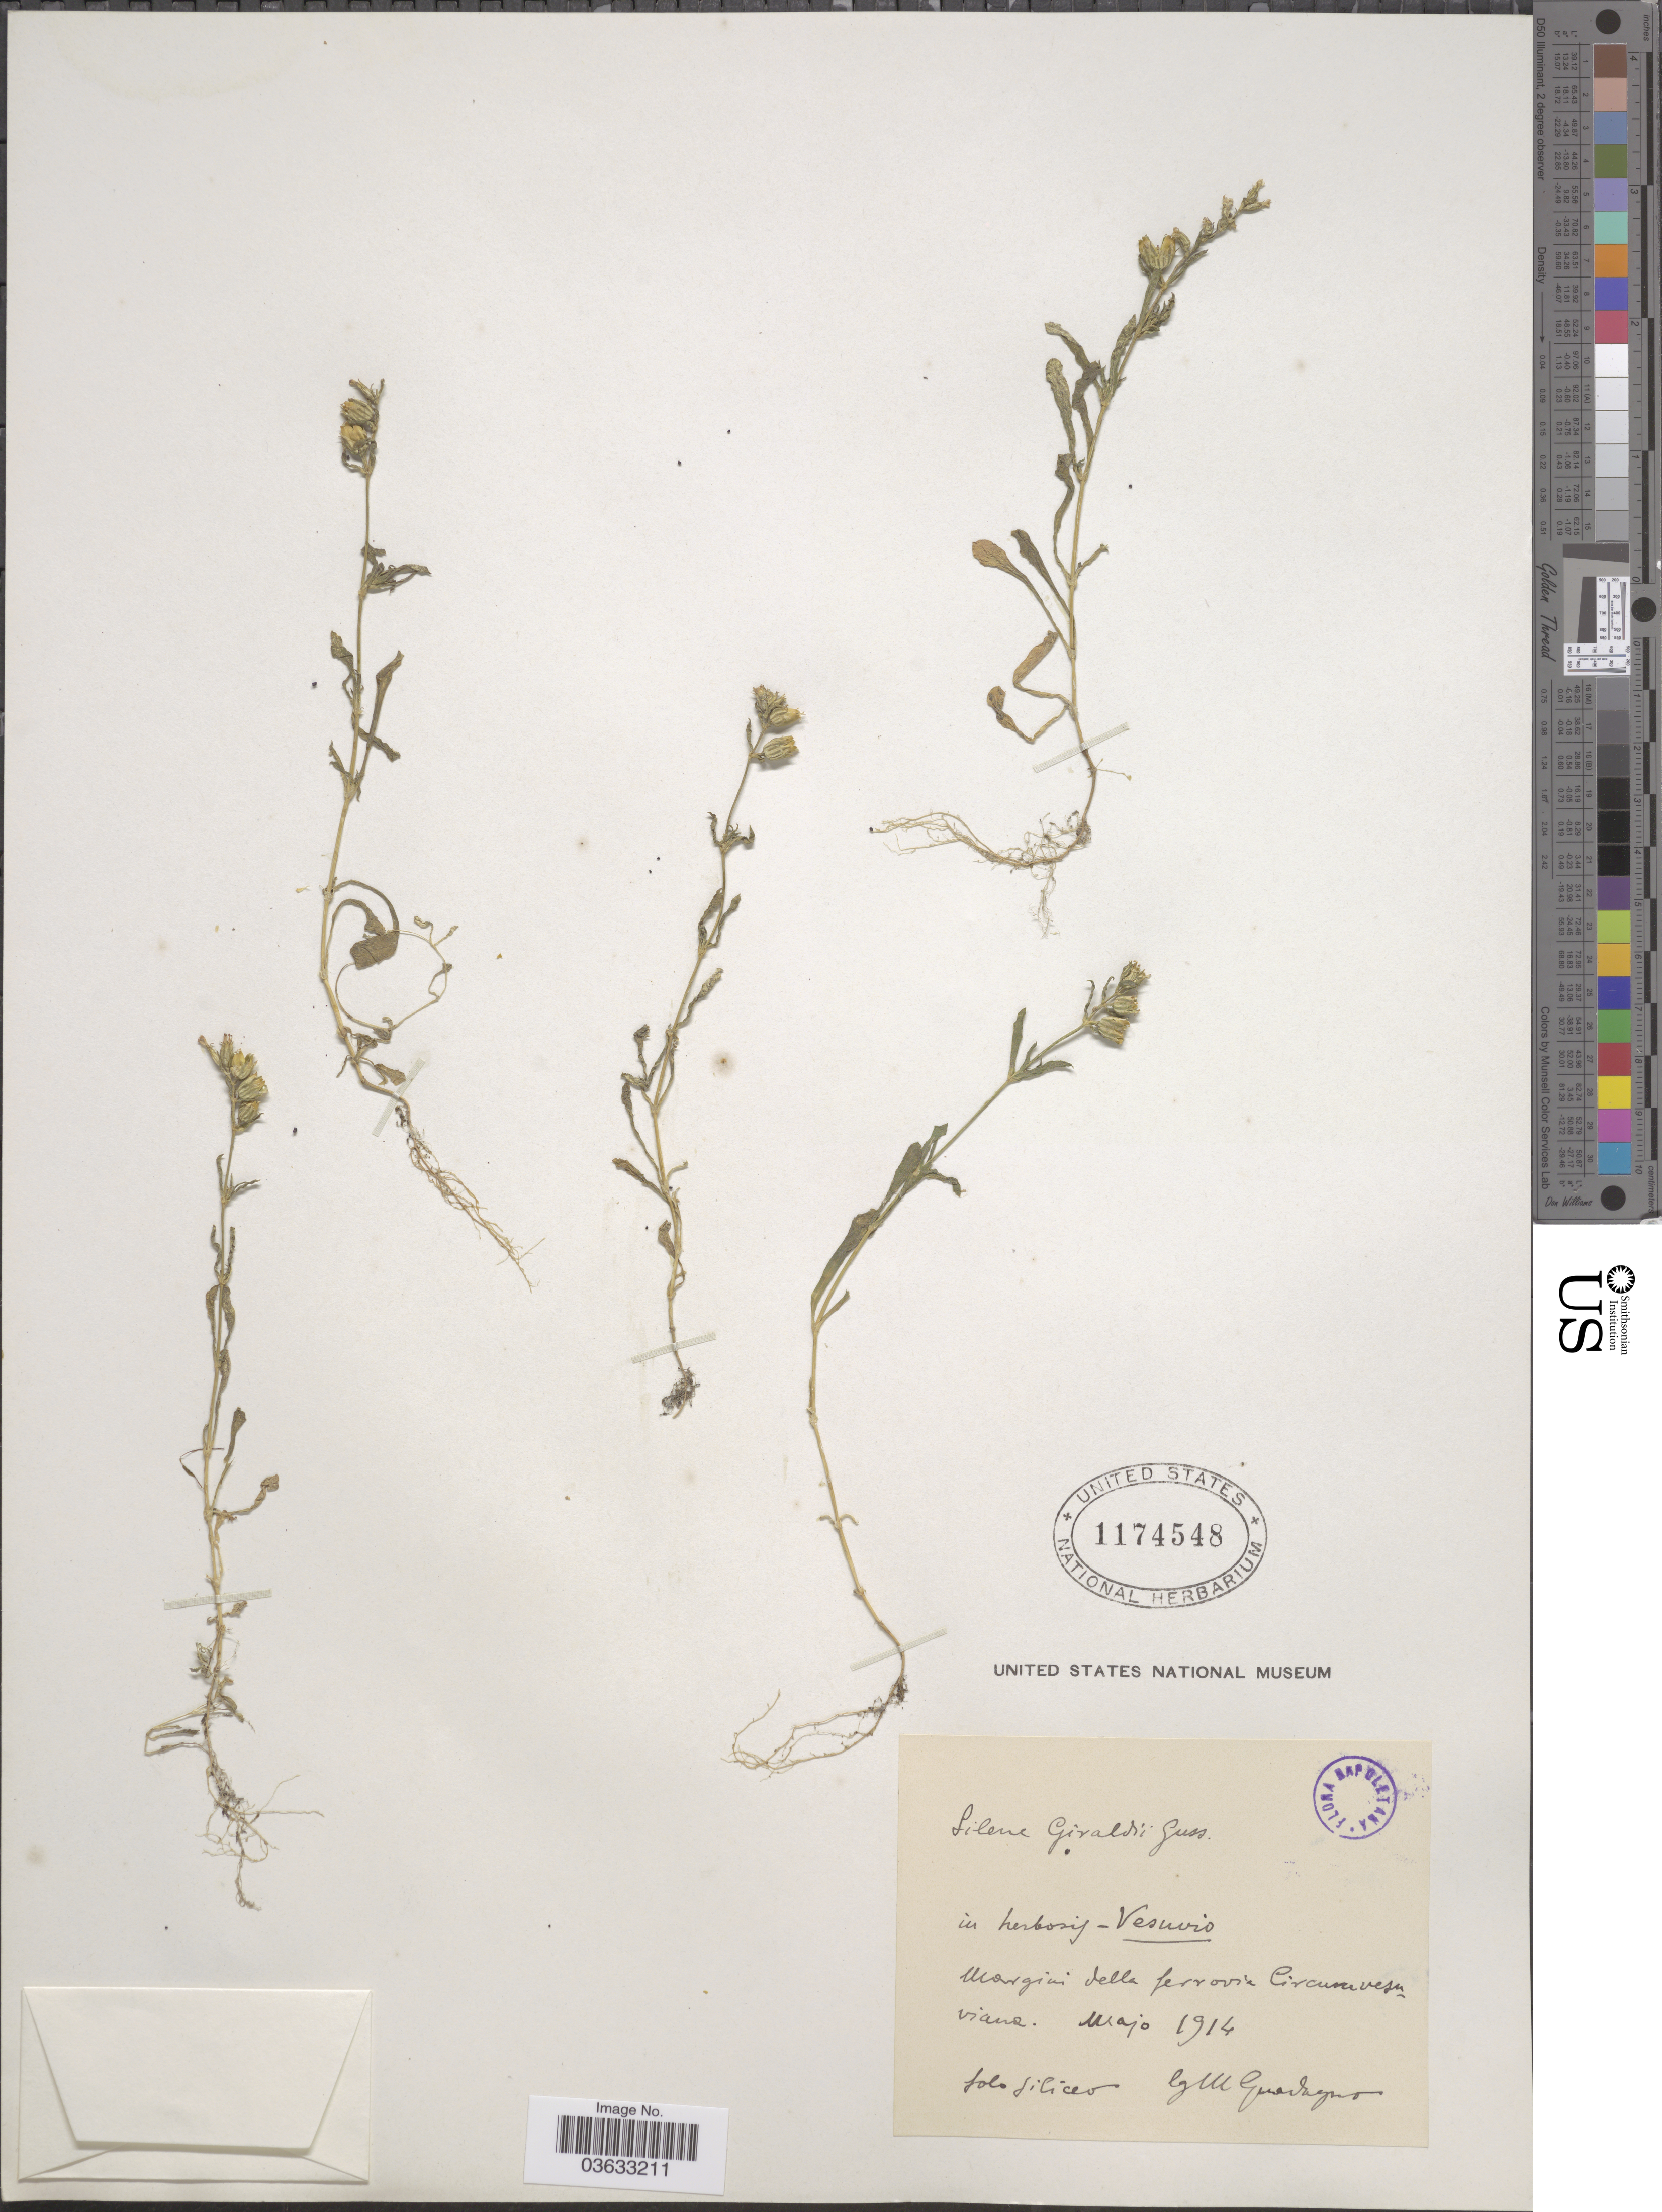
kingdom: Plantae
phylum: Tracheophyta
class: Magnoliopsida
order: Caryophyllales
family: Caryophyllaceae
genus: Silene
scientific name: Silene giraldii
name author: Gussone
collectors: M. Guadagno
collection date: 1914-05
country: Italy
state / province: Campania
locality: In herbosis - Vesuvio, margini della ferrovia Circumvesuviane.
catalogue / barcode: US 1174548